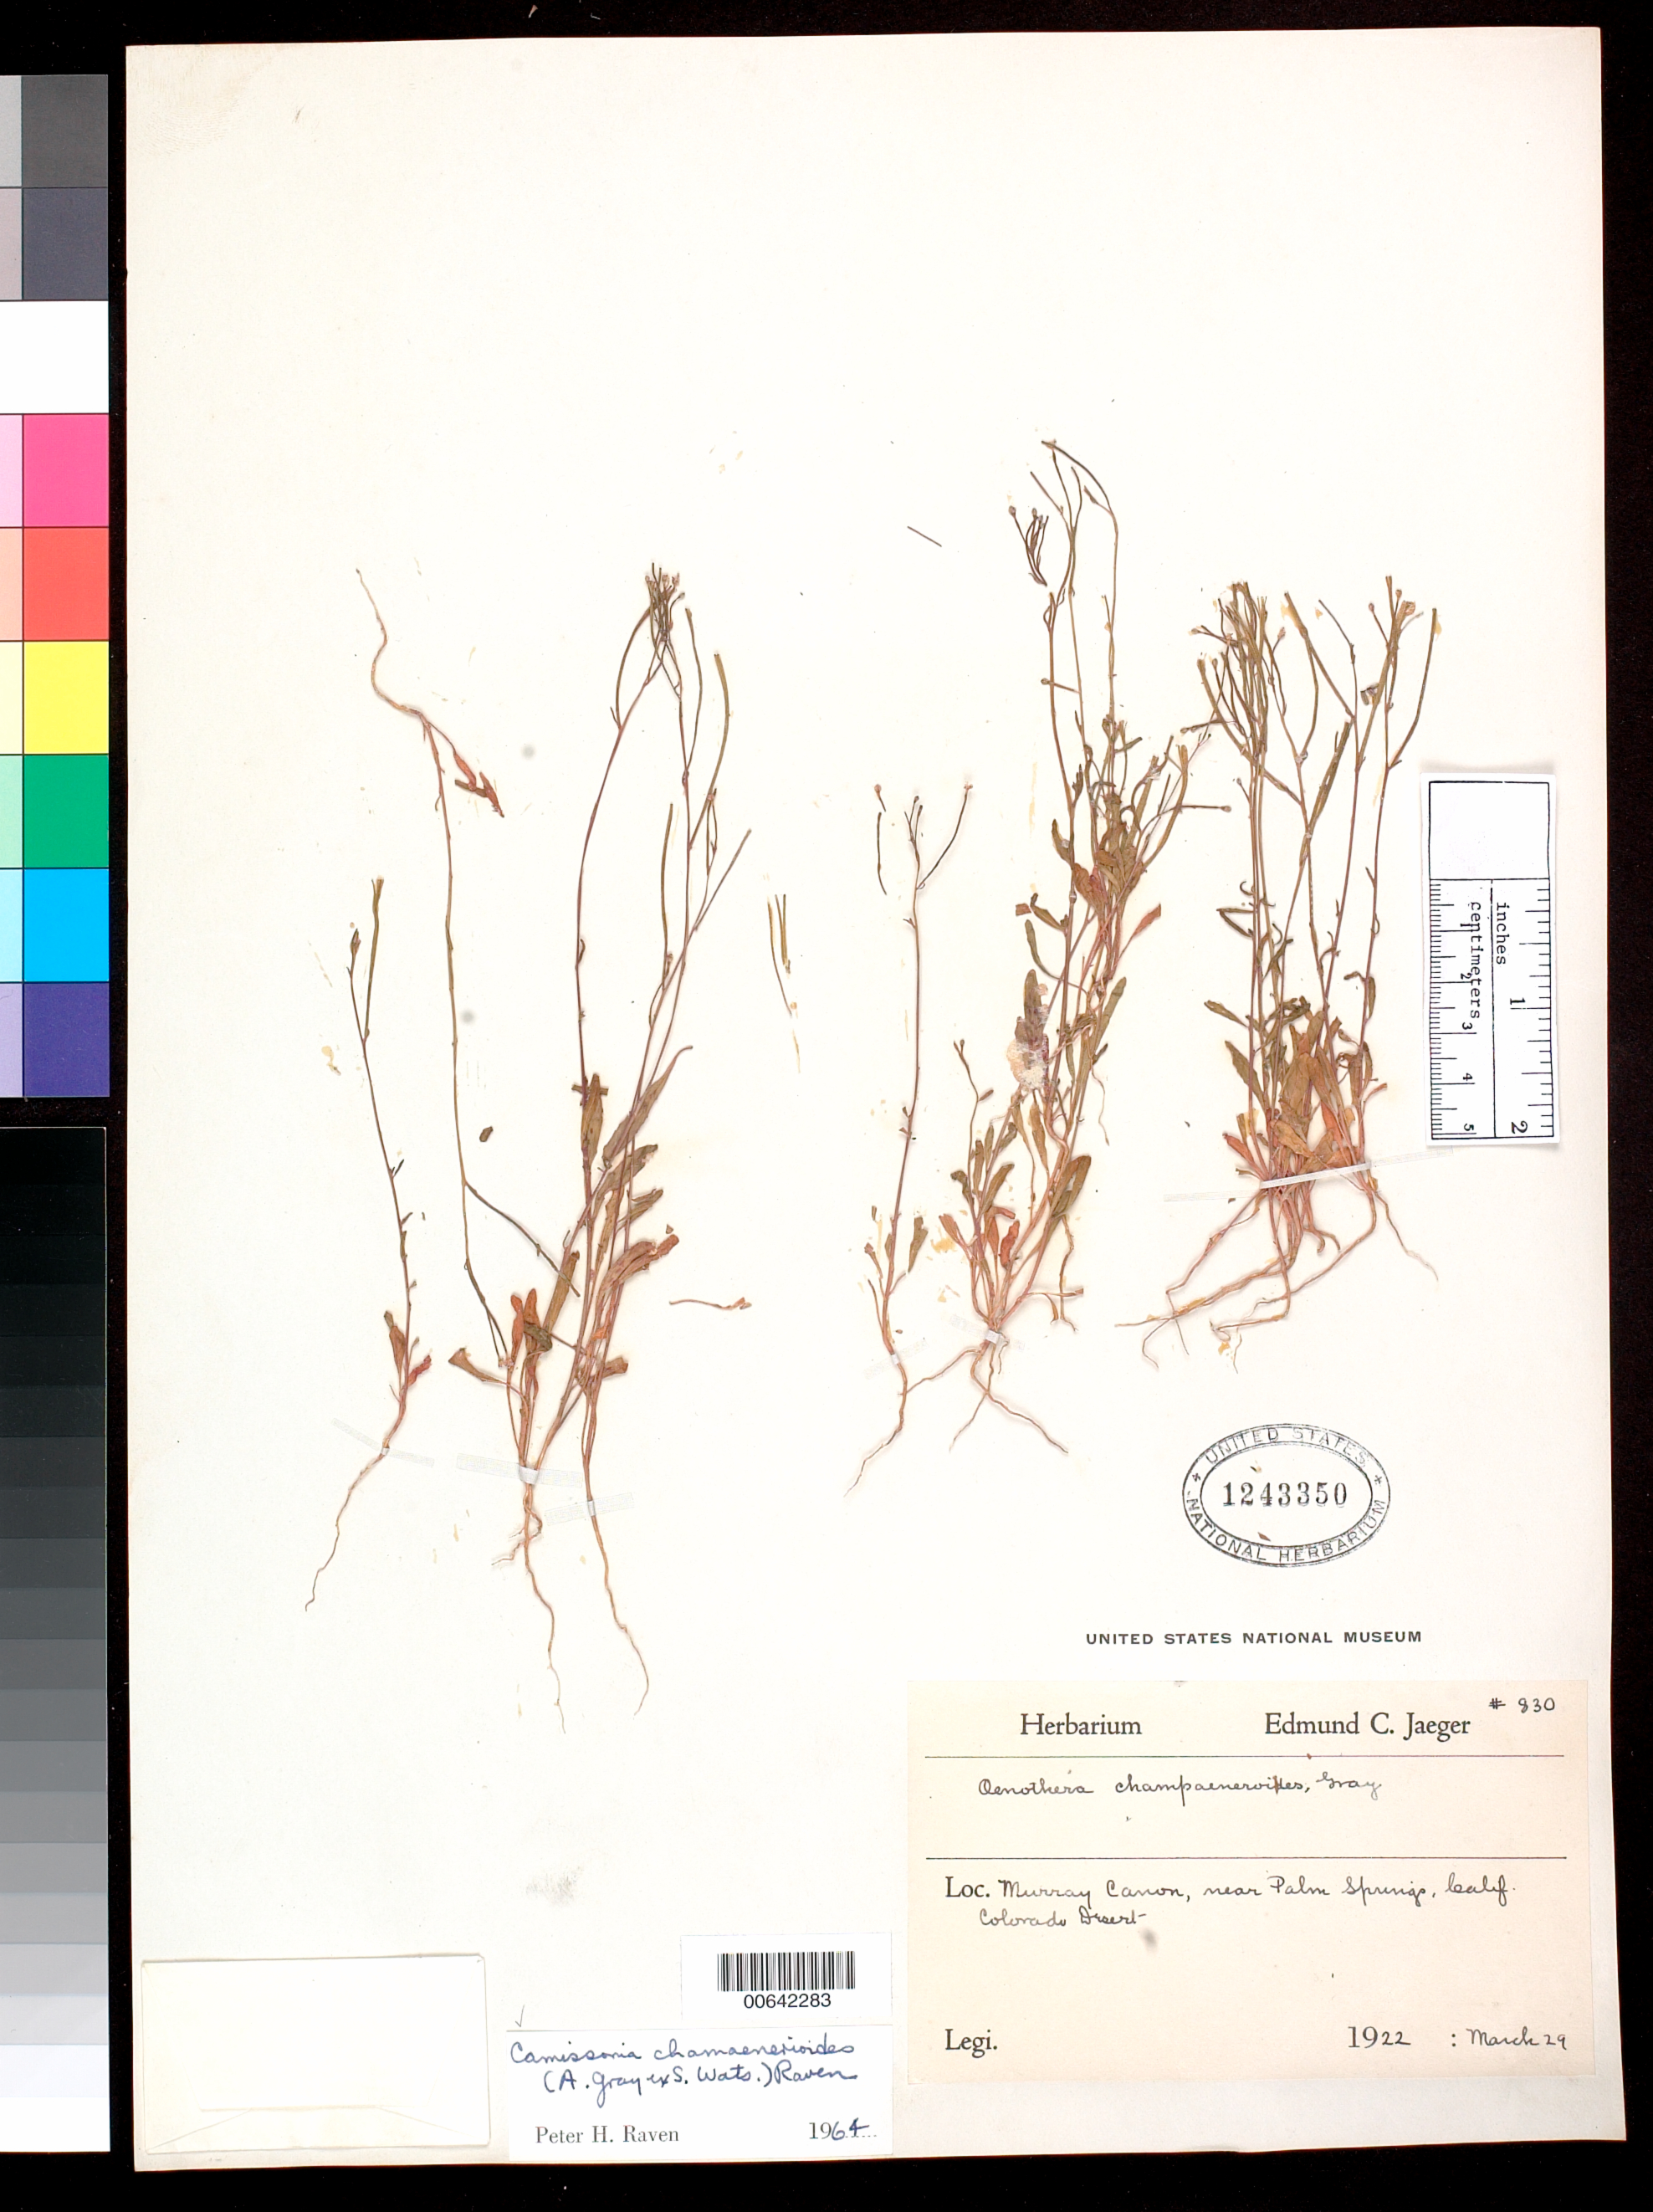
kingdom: Plantae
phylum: Tracheophyta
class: Magnoliopsida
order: Myrtales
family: Onagraceae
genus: Eremothera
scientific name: Eremothera chamaenerioides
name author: (A. Gray) W.L. Wagner & Hoch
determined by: Wagner, W. L., (BOT), Smithsonian Institution - National Museum of Natural History (UNITED STATES)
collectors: E. Jaeger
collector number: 541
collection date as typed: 20 Mar 1921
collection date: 1921-03-20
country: United States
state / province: California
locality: Corn Springs, Chucawalla Mts., Colorado Desert.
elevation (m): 579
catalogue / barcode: US 1223908